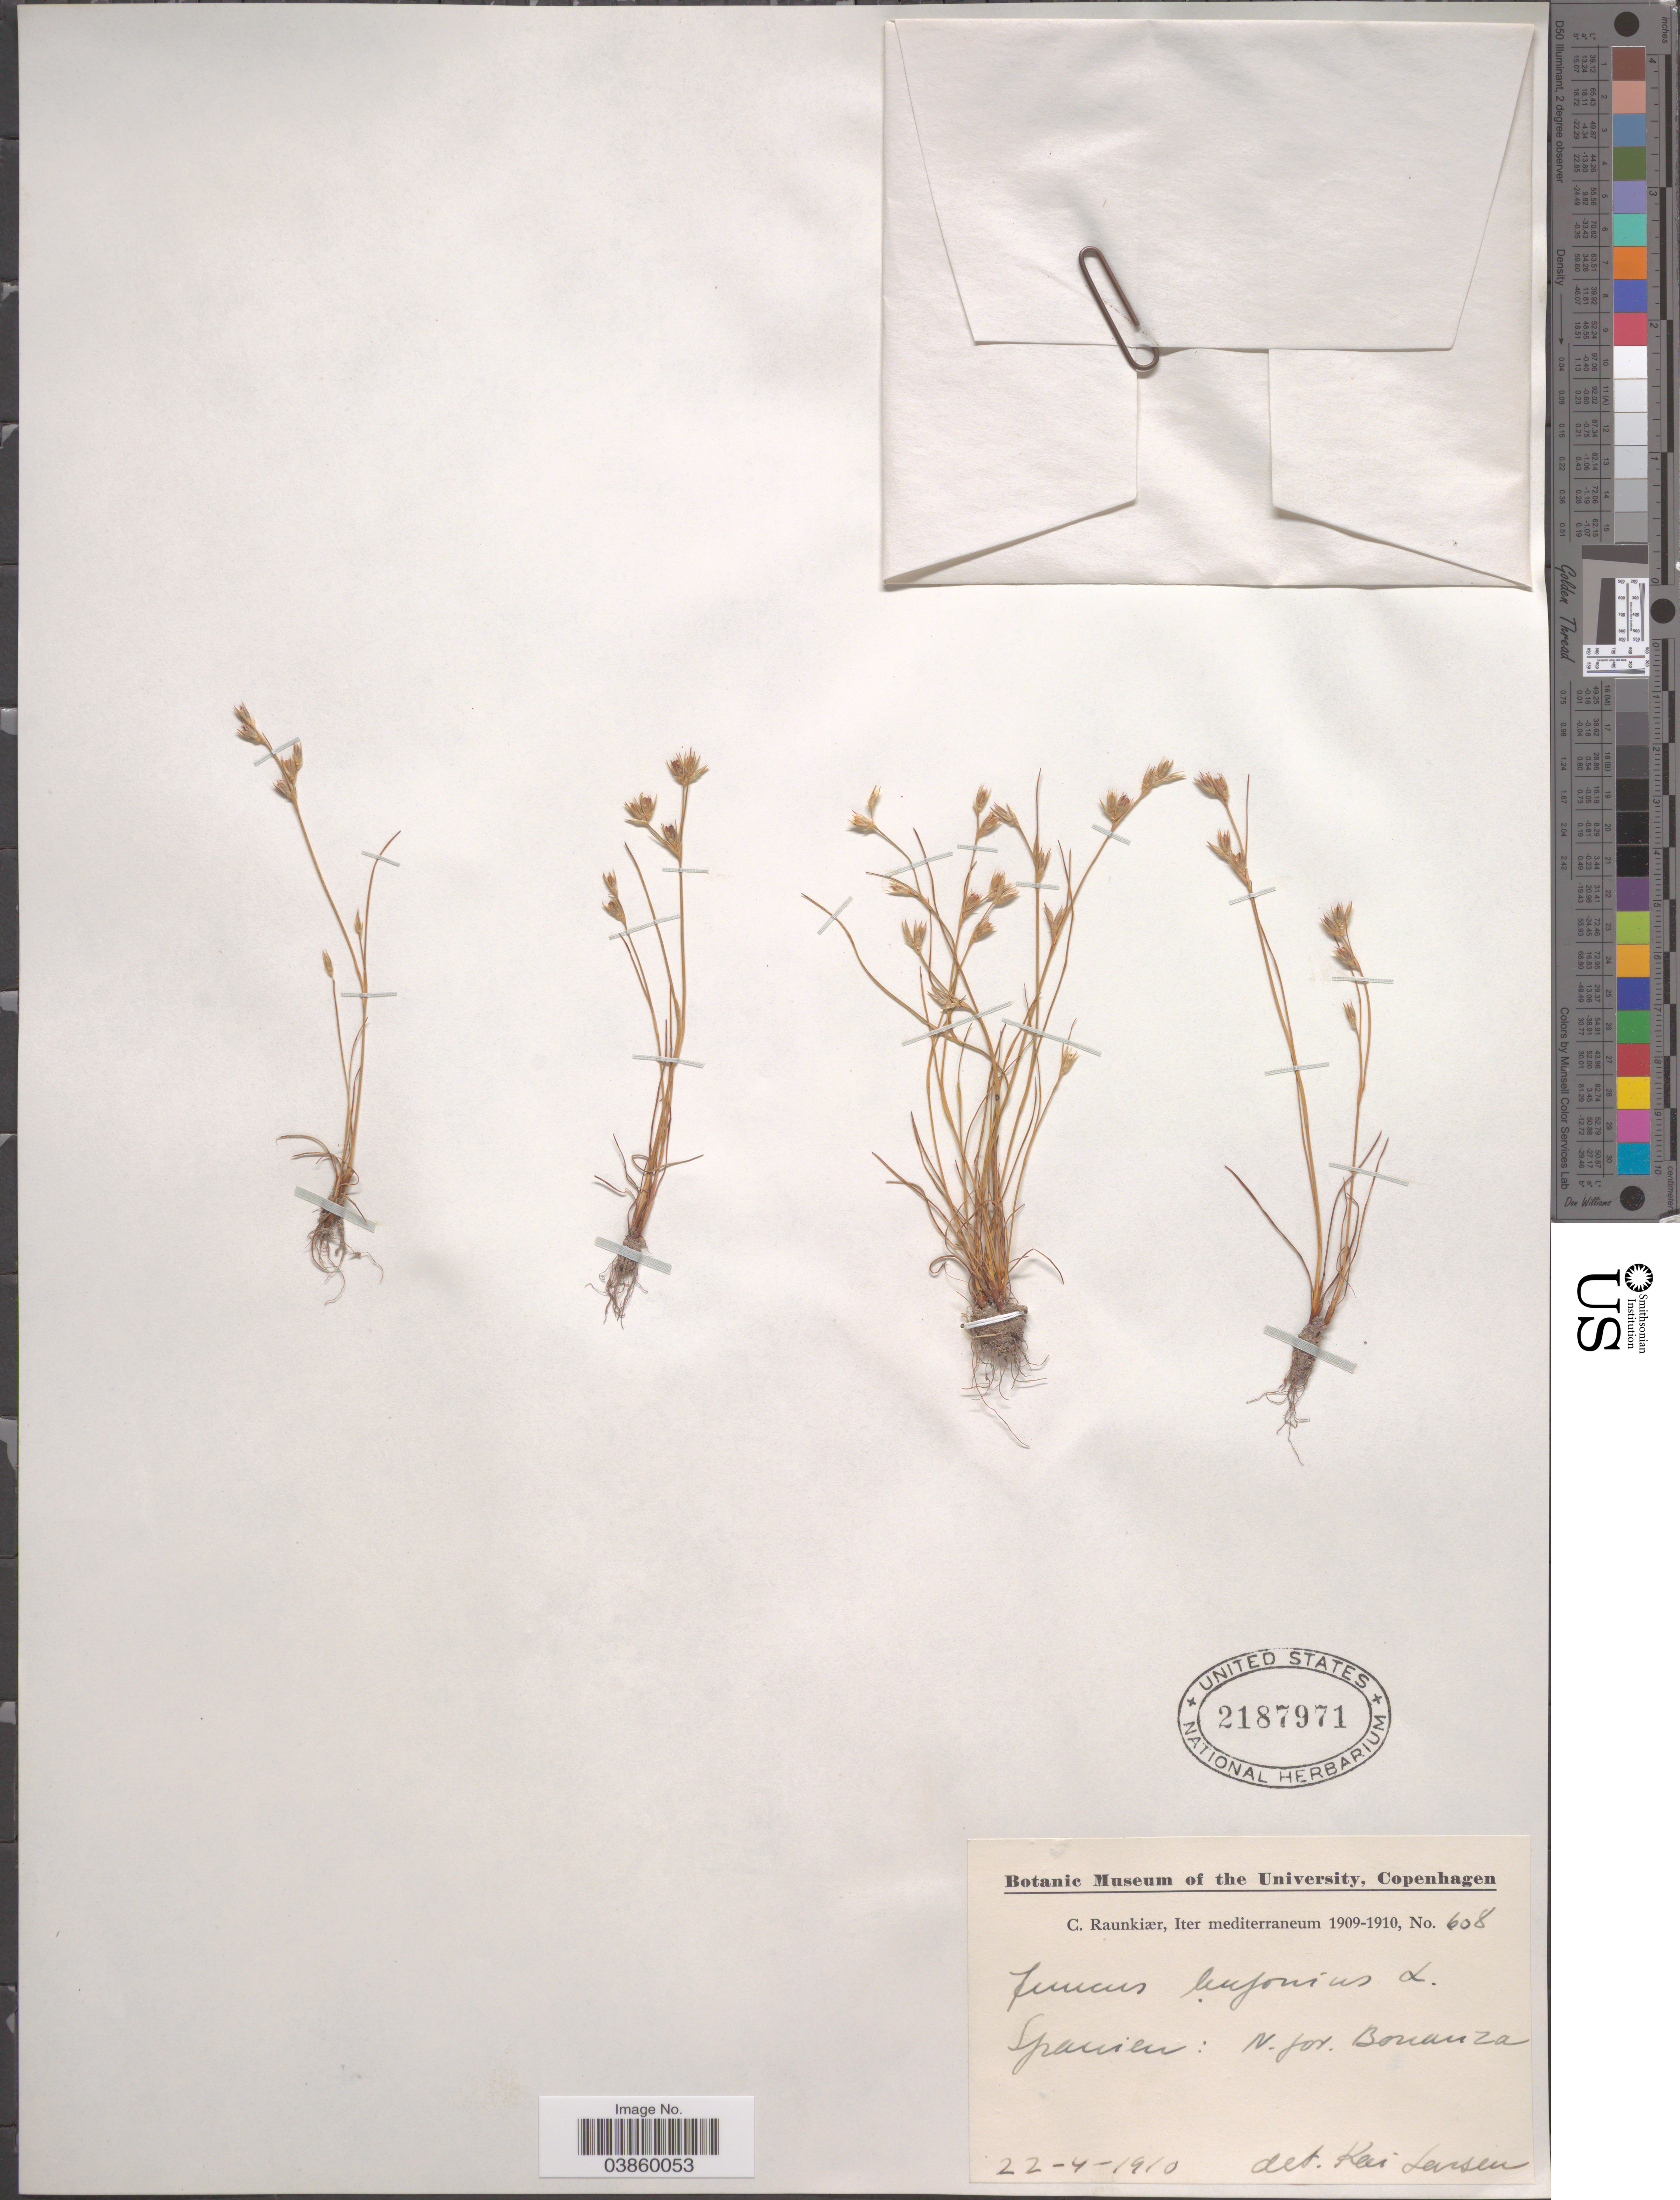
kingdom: Plantae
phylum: Tracheophyta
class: Liliopsida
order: Poales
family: Juncaceae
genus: Juncus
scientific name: Juncus bufonius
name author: L.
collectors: C. Raunkiær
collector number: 608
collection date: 1910-04-22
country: Spain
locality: Spanien: N. for. Bonanza.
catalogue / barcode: US 2187971